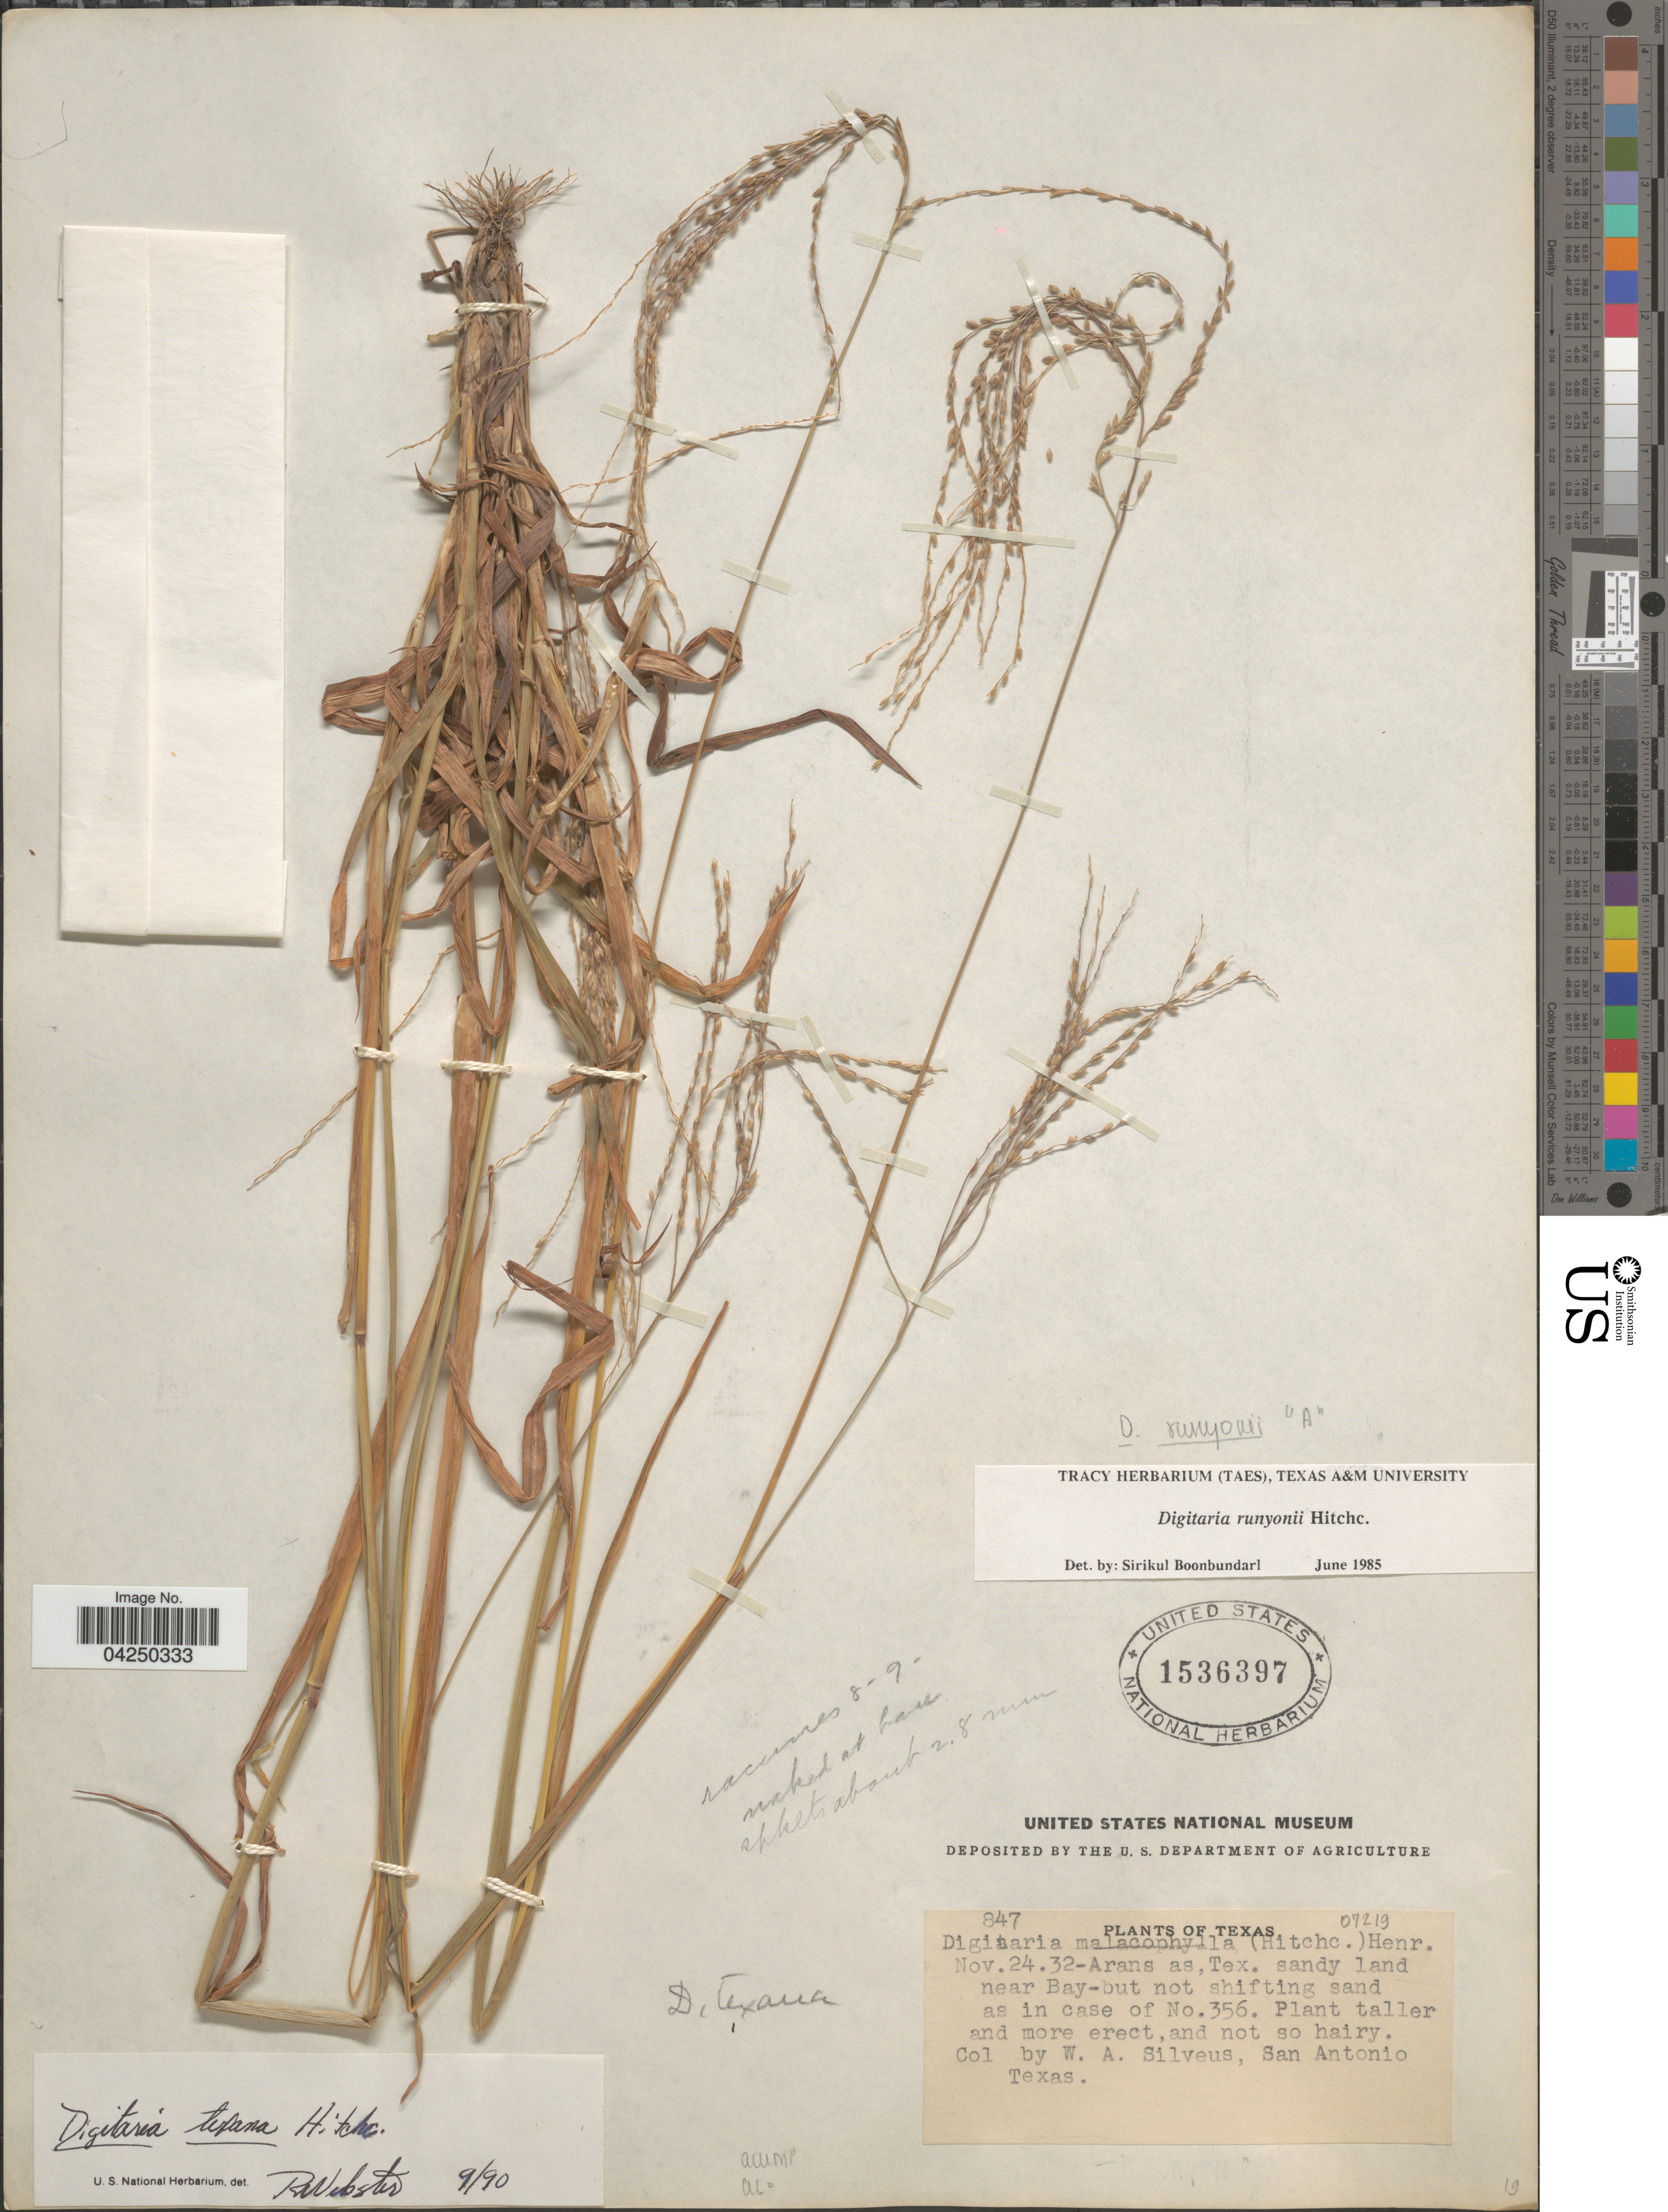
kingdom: Plantae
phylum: Tracheophyta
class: Liliopsida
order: Poales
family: Poaceae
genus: Digitaria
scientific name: Digitaria texana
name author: Hitchc.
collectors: W. Silveus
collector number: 847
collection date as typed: Transcribed d/m/y: 24/11/32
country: United States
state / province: Texas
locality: Arans as, Tex. sandy land near Bay-but not shifting sand as in case of No.356 [unsure placement].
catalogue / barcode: US 1536397